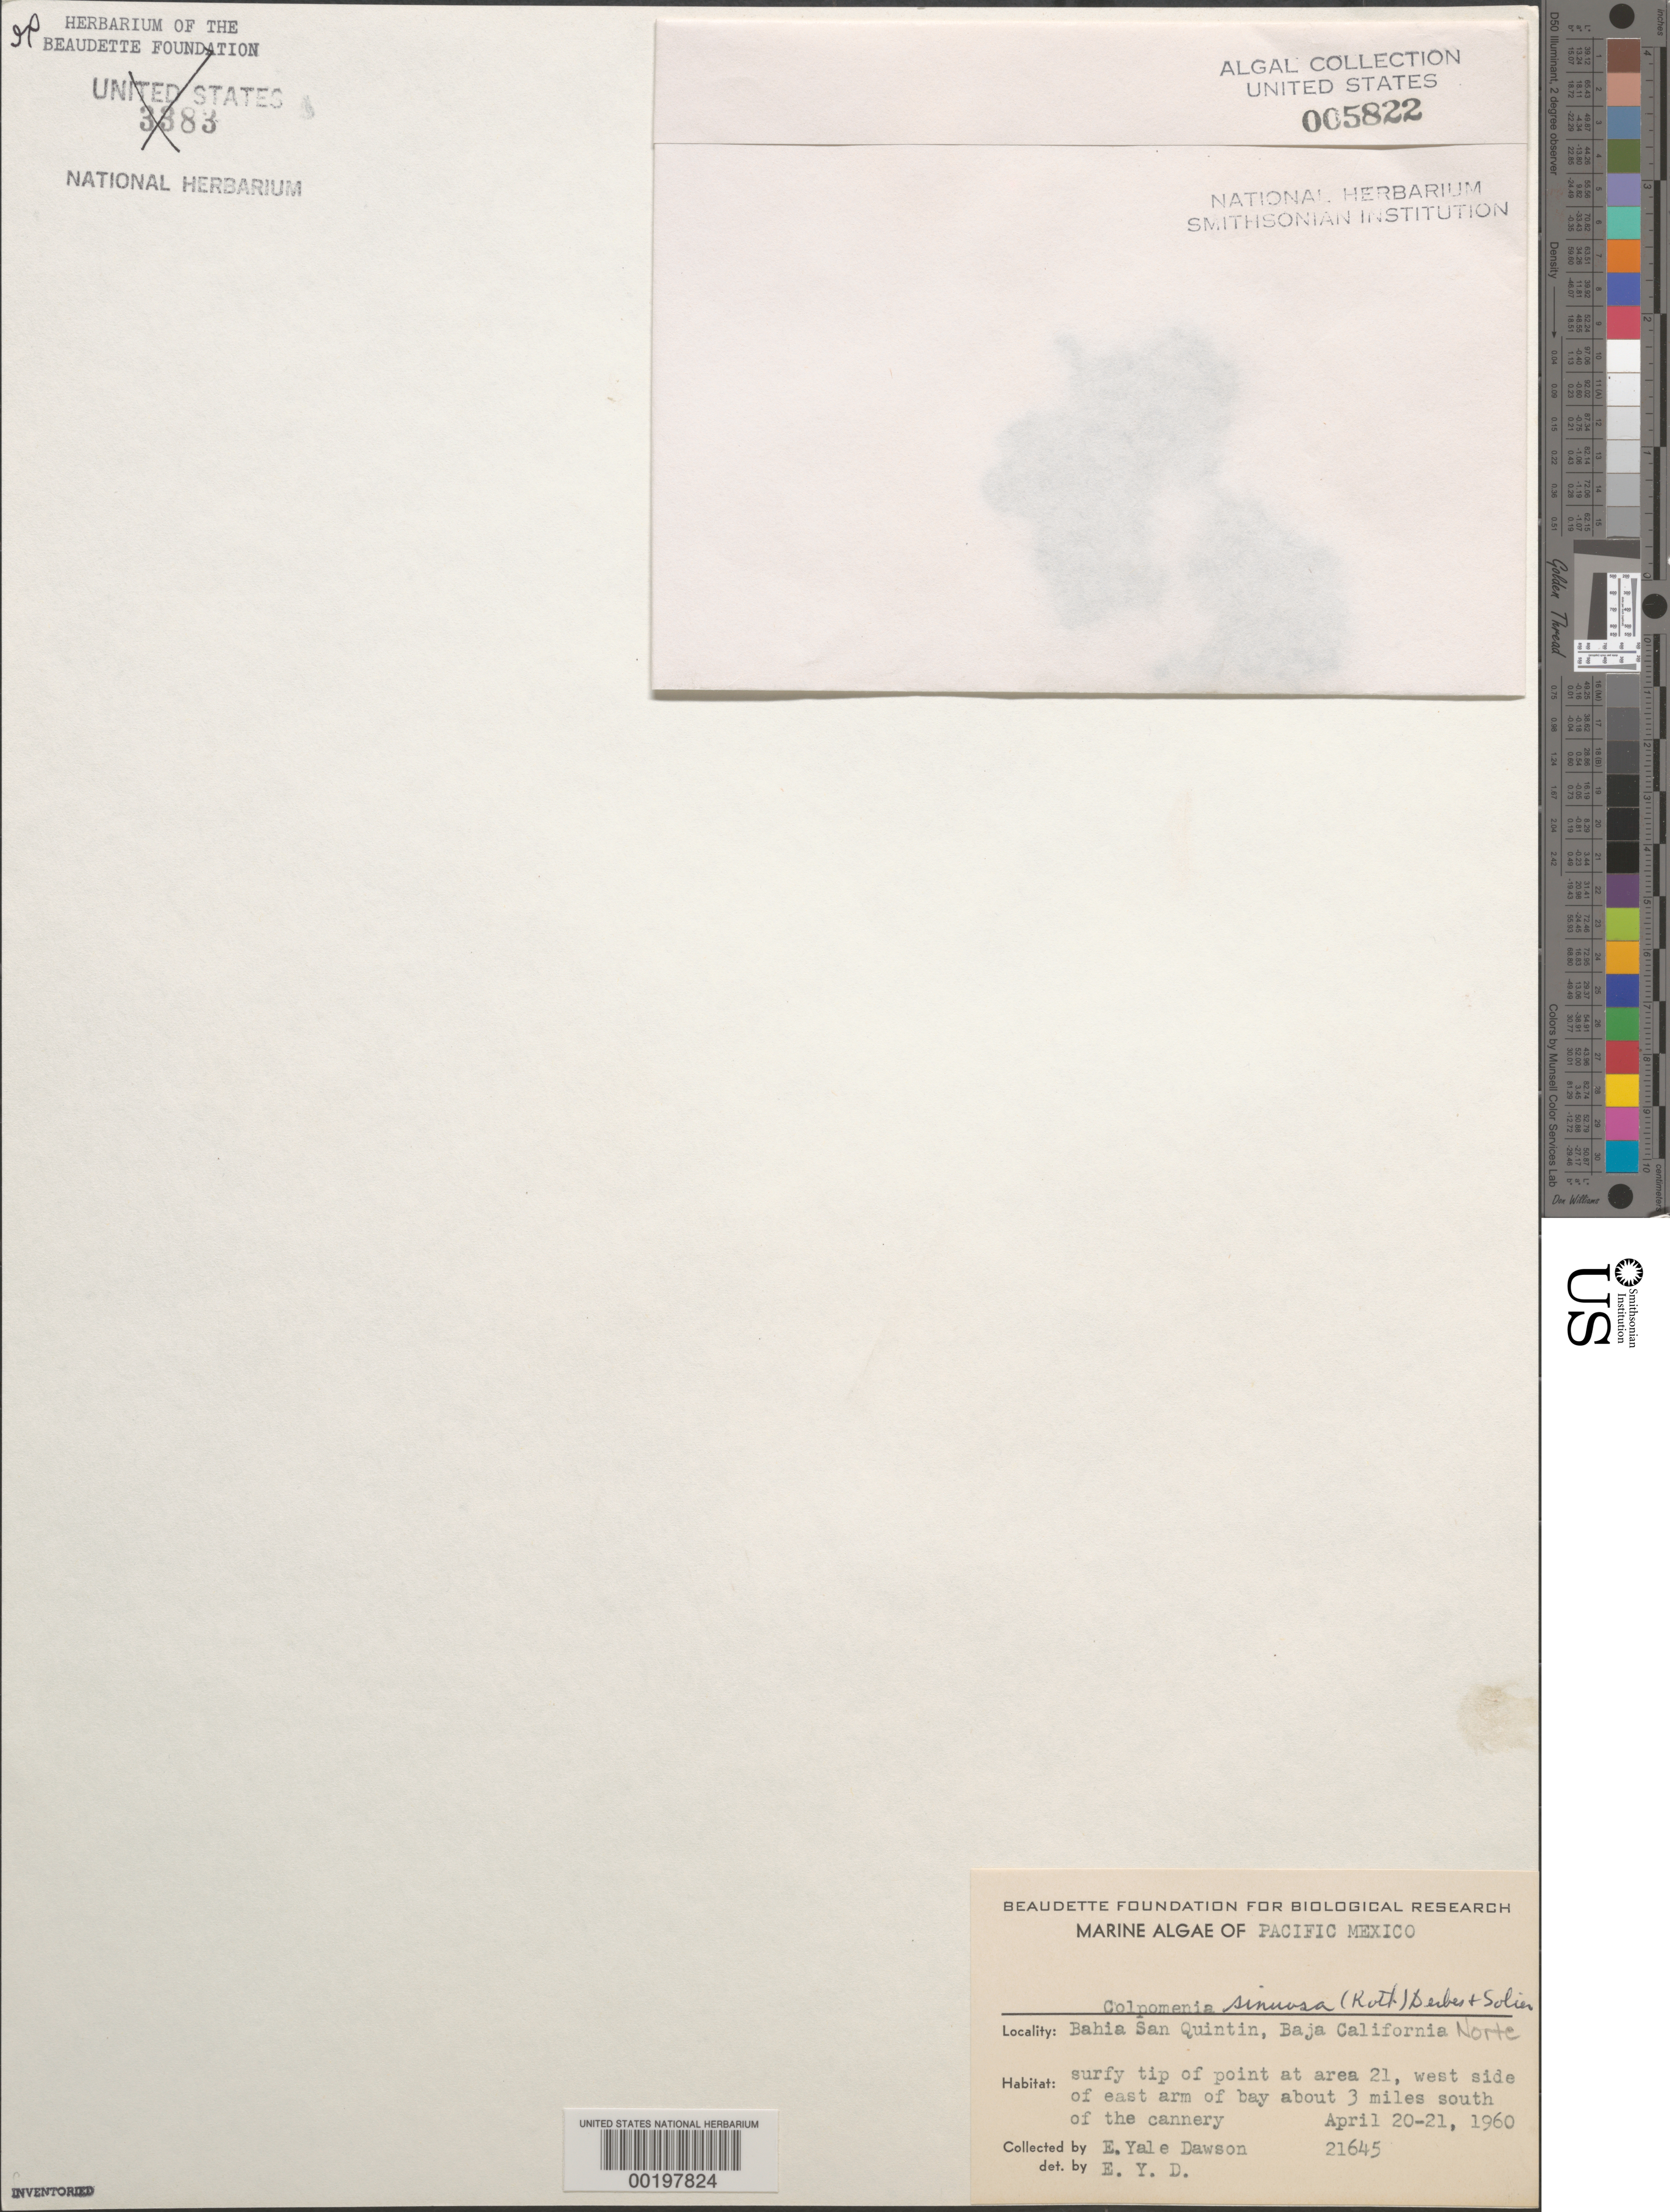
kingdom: Chromista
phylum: Ochrophyta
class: Phaeophyceae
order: Scytosiphonales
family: Scytosiphonaceae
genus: Colpomenia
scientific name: Colpomenia sinuosa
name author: (K. Mert. ex Roth) Derbes & Solier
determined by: Dawson, E. Y.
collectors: E. Y. Dawson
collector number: EYD 21645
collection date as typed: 20 Apr 1960 TO 21 Apr 1960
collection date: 1960-04-20/1960-04-21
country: Mexico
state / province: Baja California Norte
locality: Bahia San Quintin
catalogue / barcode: US 5822